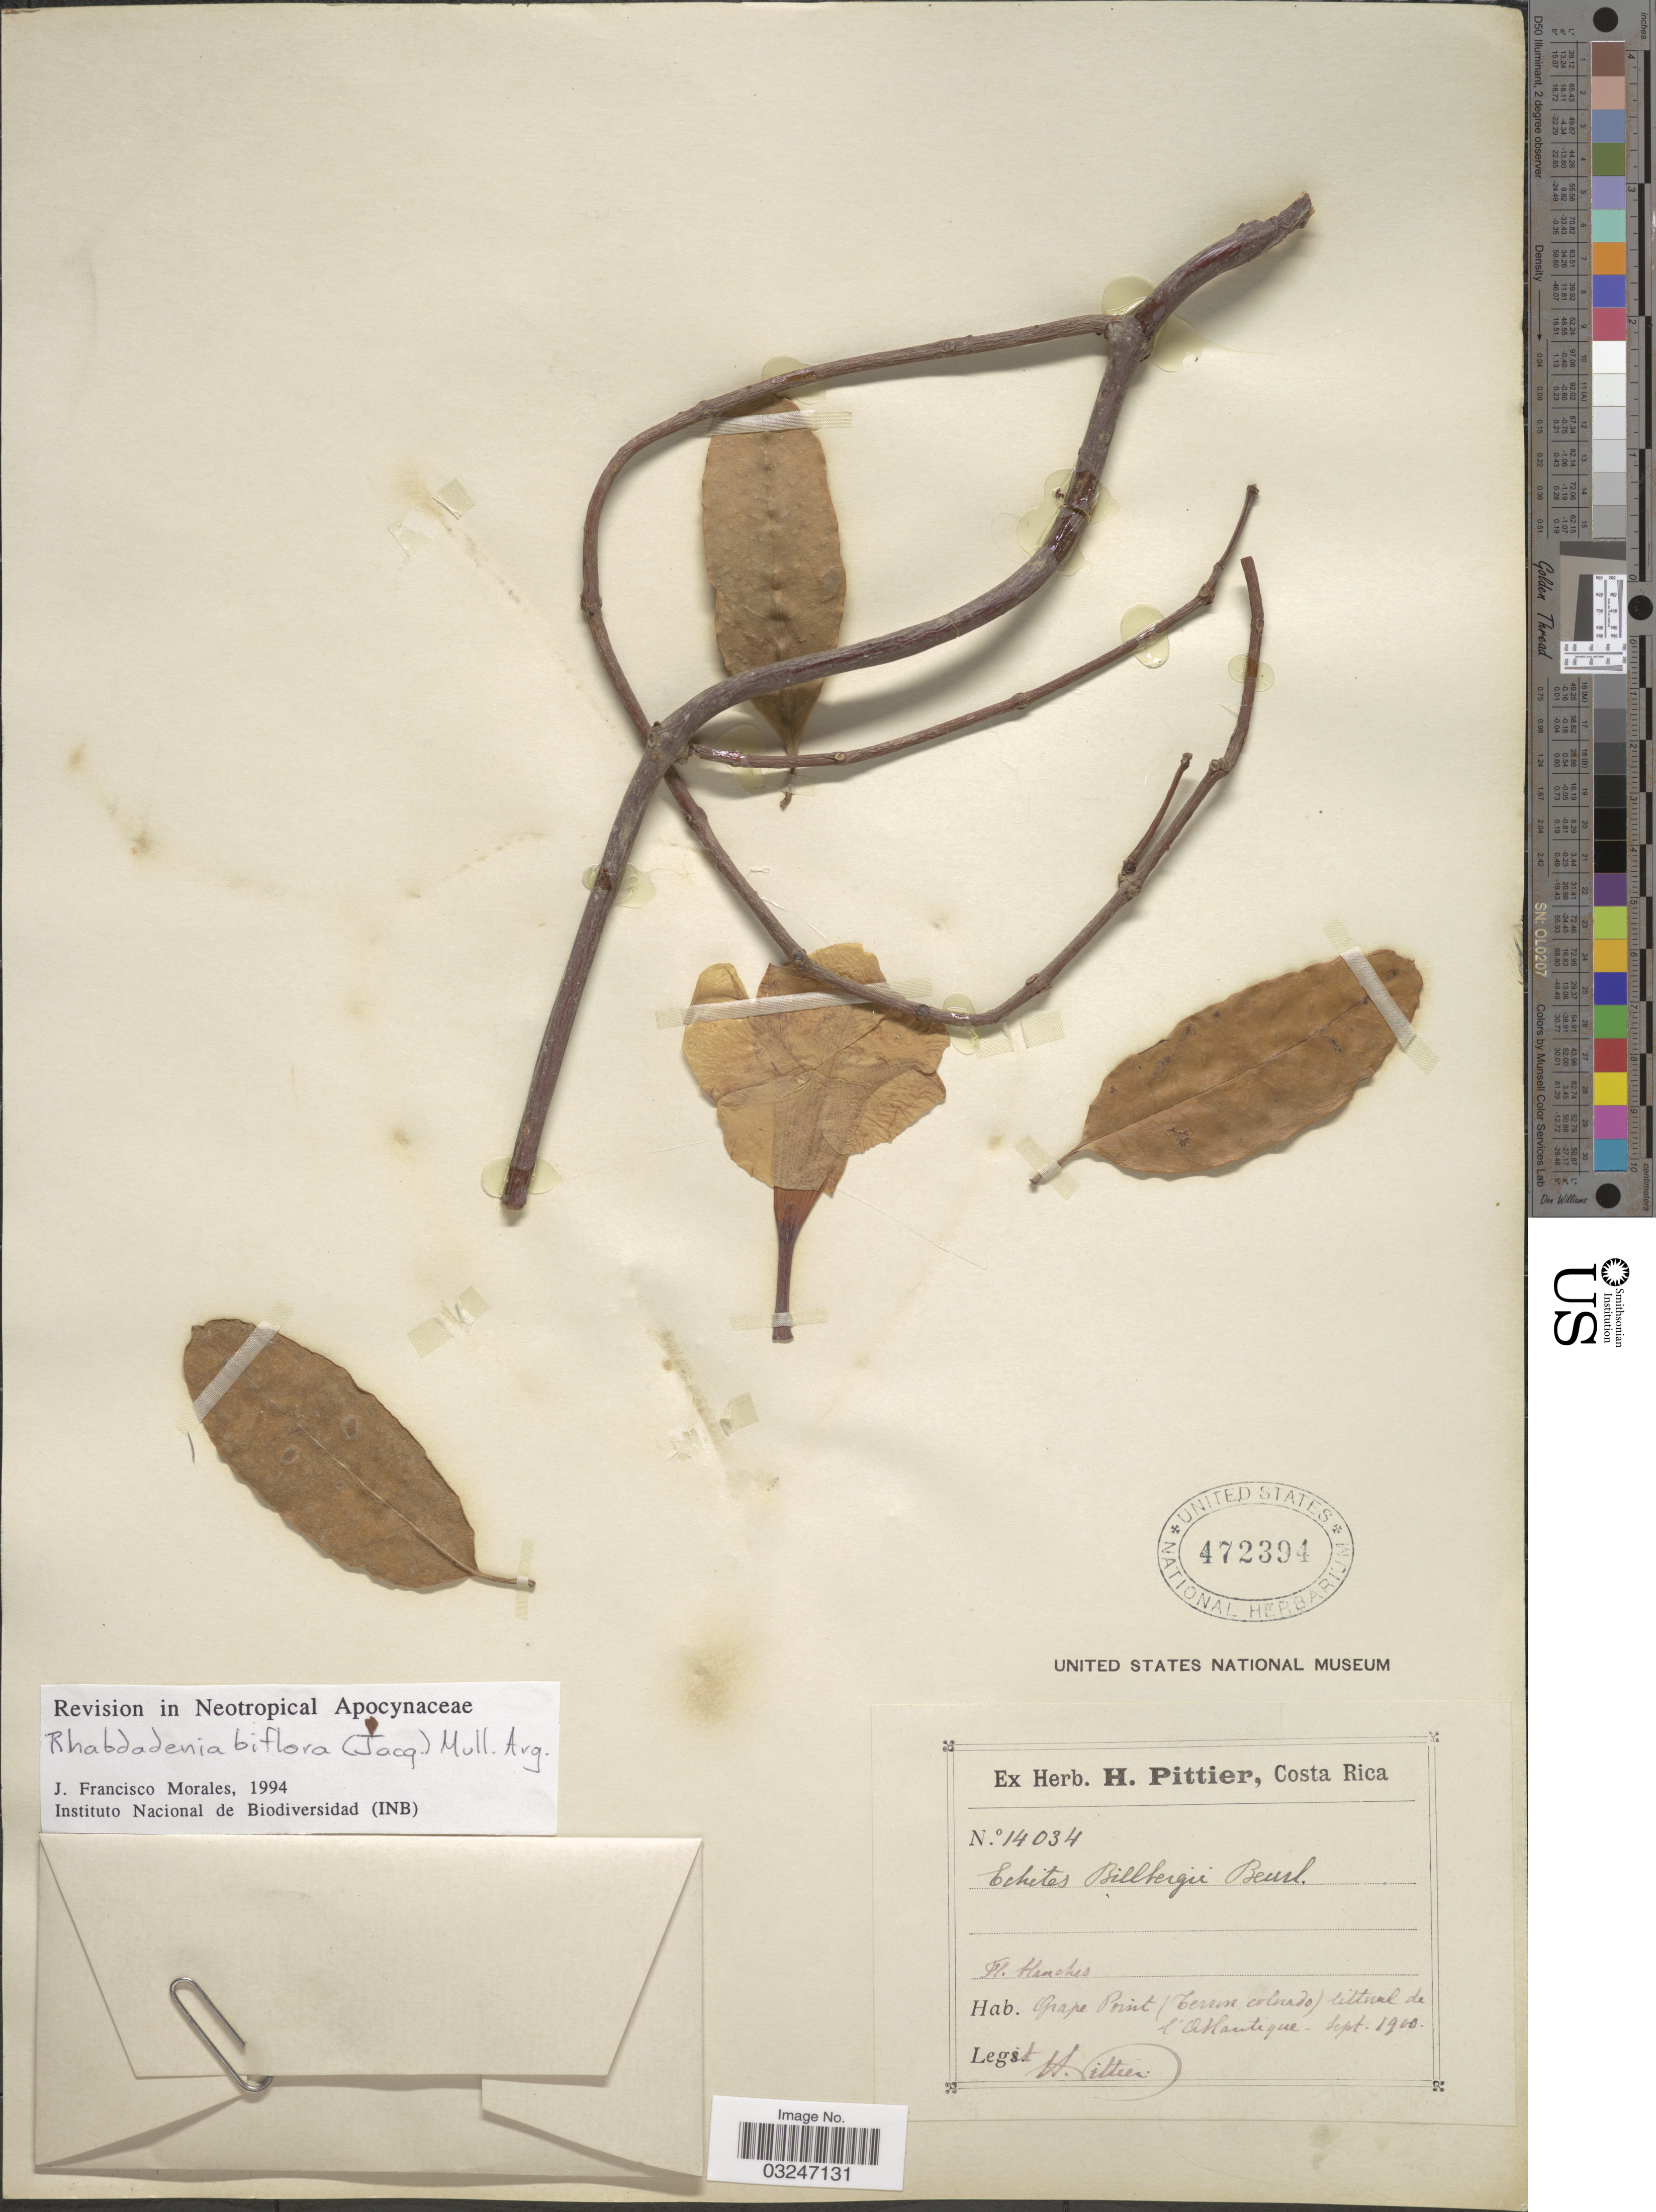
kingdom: Plantae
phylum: Tracheophyta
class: Magnoliopsida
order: Gentianales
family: Apocynaceae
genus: Rhabdadenia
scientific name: Rhabdadenia biflora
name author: (Jacq.) Müll. Arg.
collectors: H. F. Pittier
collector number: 14034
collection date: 1900-09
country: Costa Rica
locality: Grape Point (Terran colorado) littoral de l'Atlantique.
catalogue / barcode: US 472394